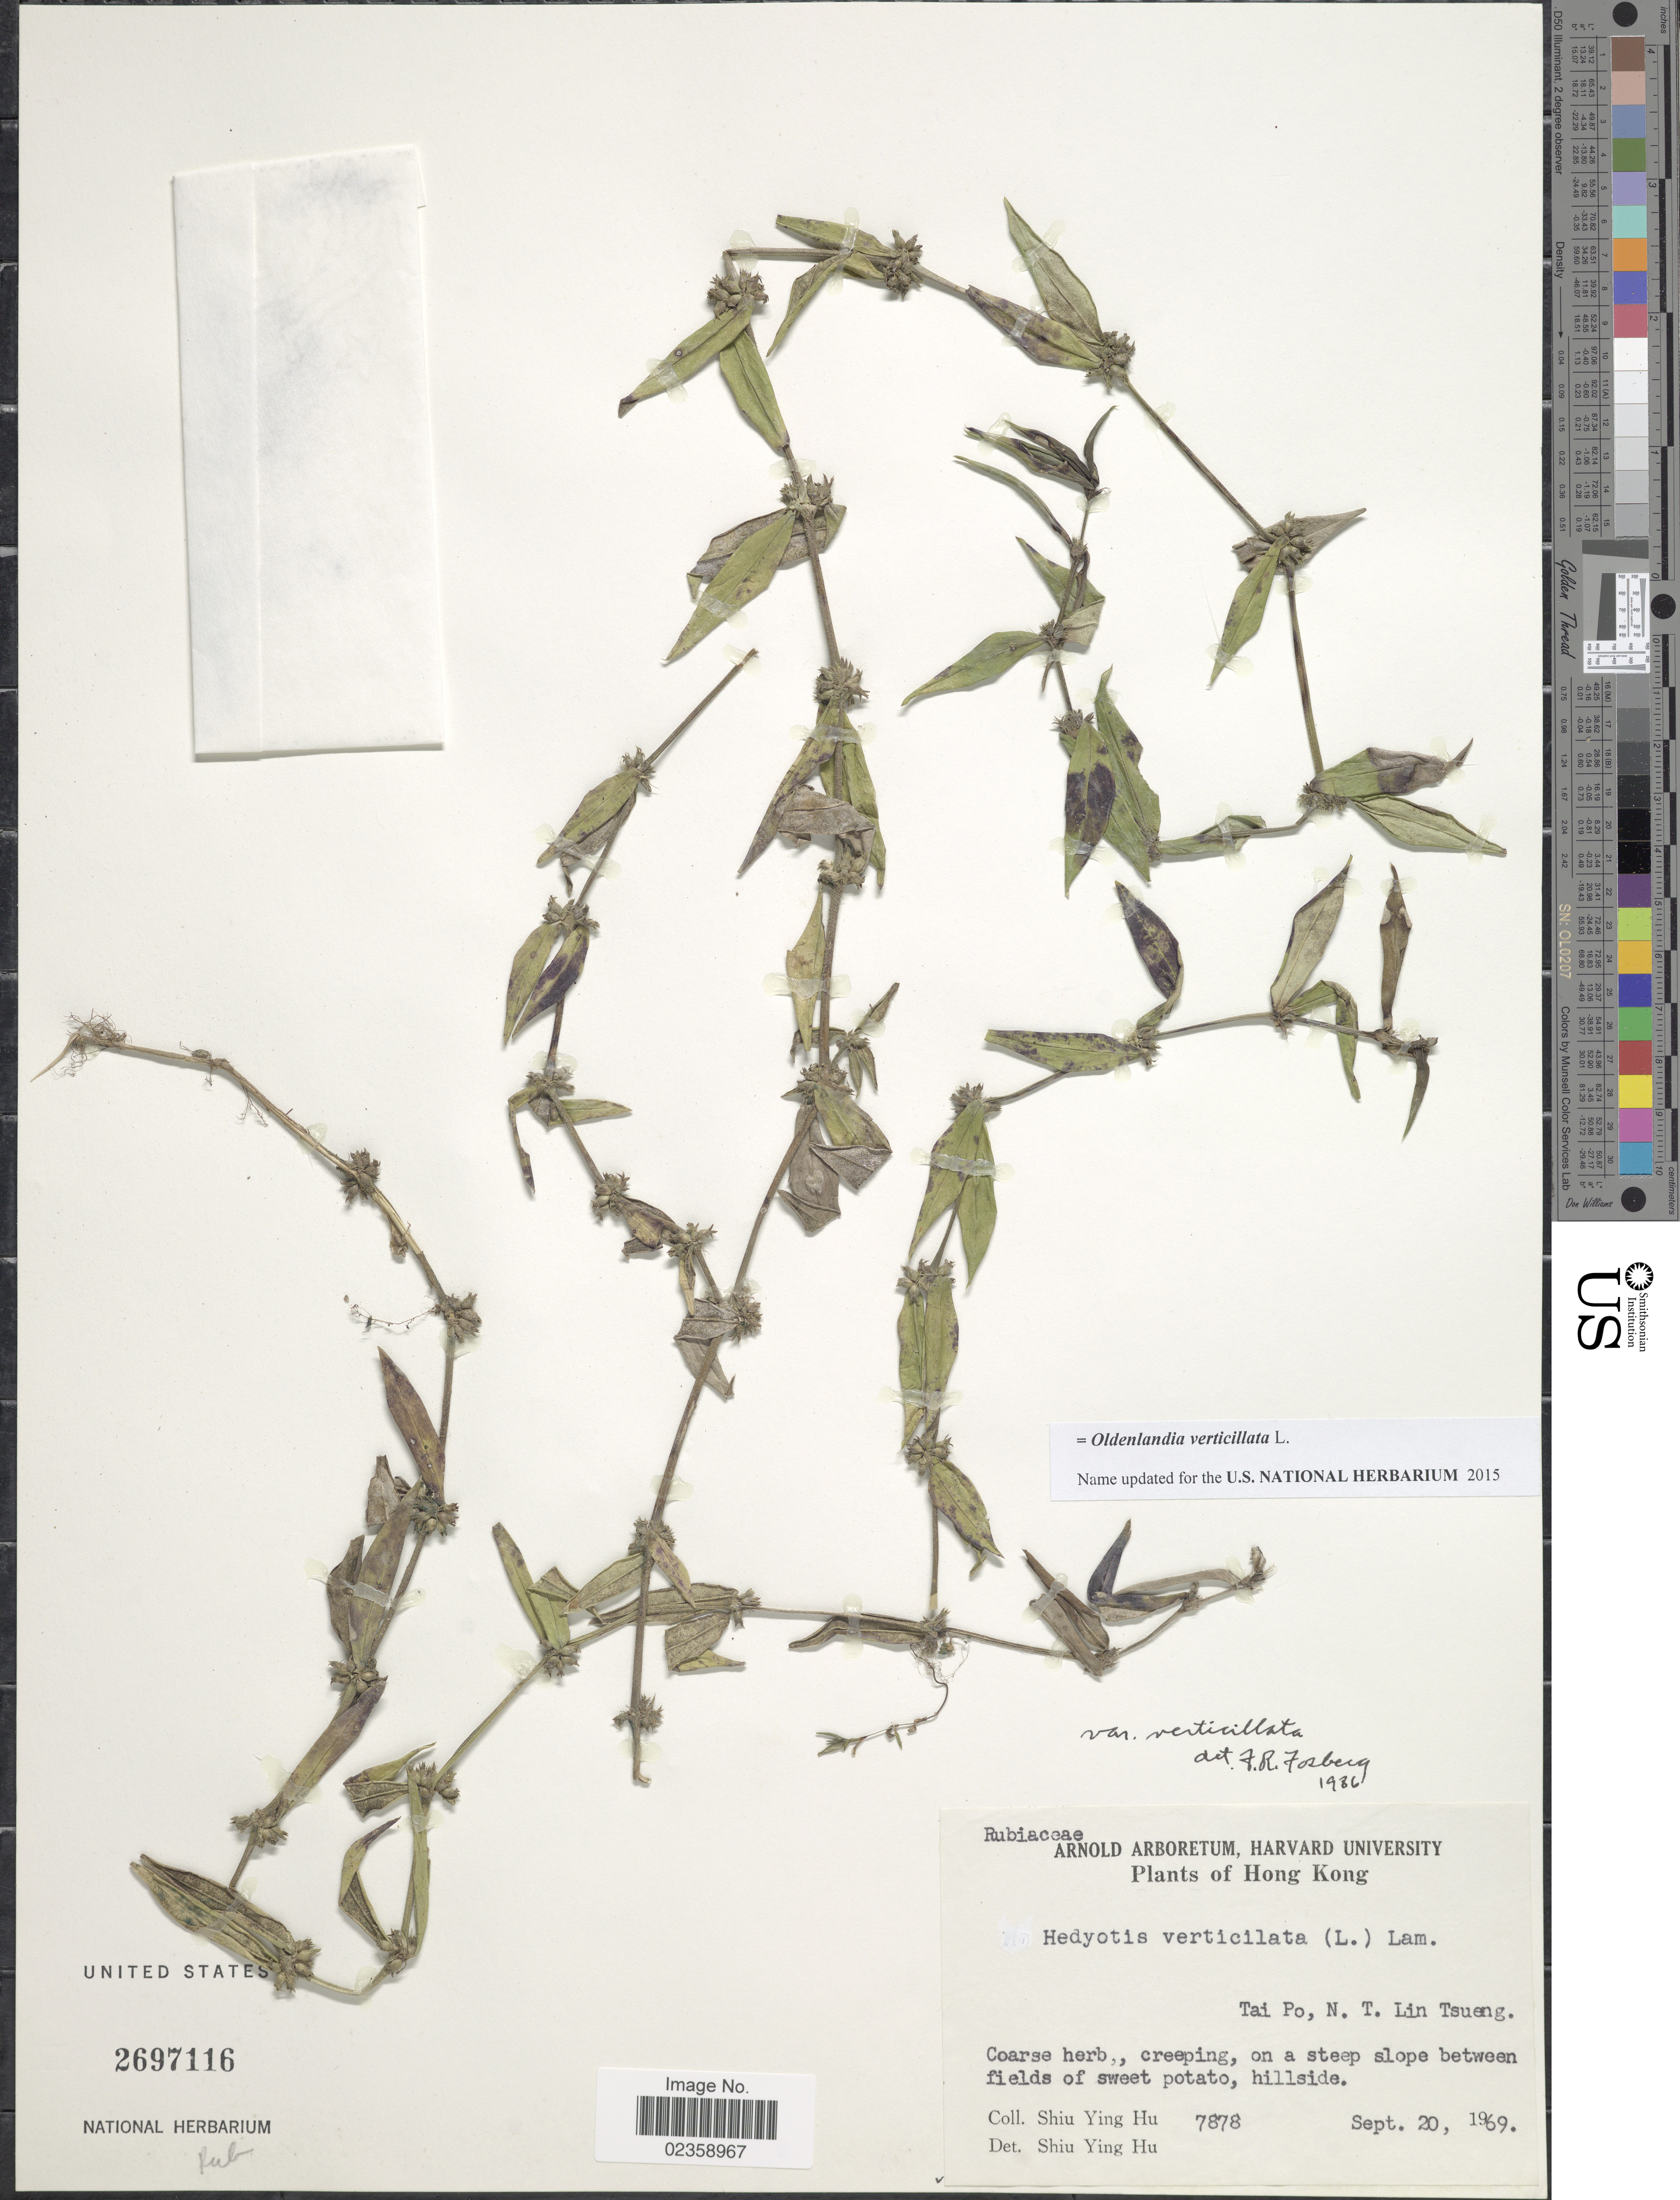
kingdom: Plantae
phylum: Tracheophyta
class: Magnoliopsida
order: Gentianales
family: Rubiaceae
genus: Oldenlandia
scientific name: Oldenlandia verticillata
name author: L.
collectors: S. Y. Hu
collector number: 7878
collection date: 1969-09-20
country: China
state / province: Hong Kong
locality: Tai Po, N.T. Lin Tsueng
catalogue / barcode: US 2697116